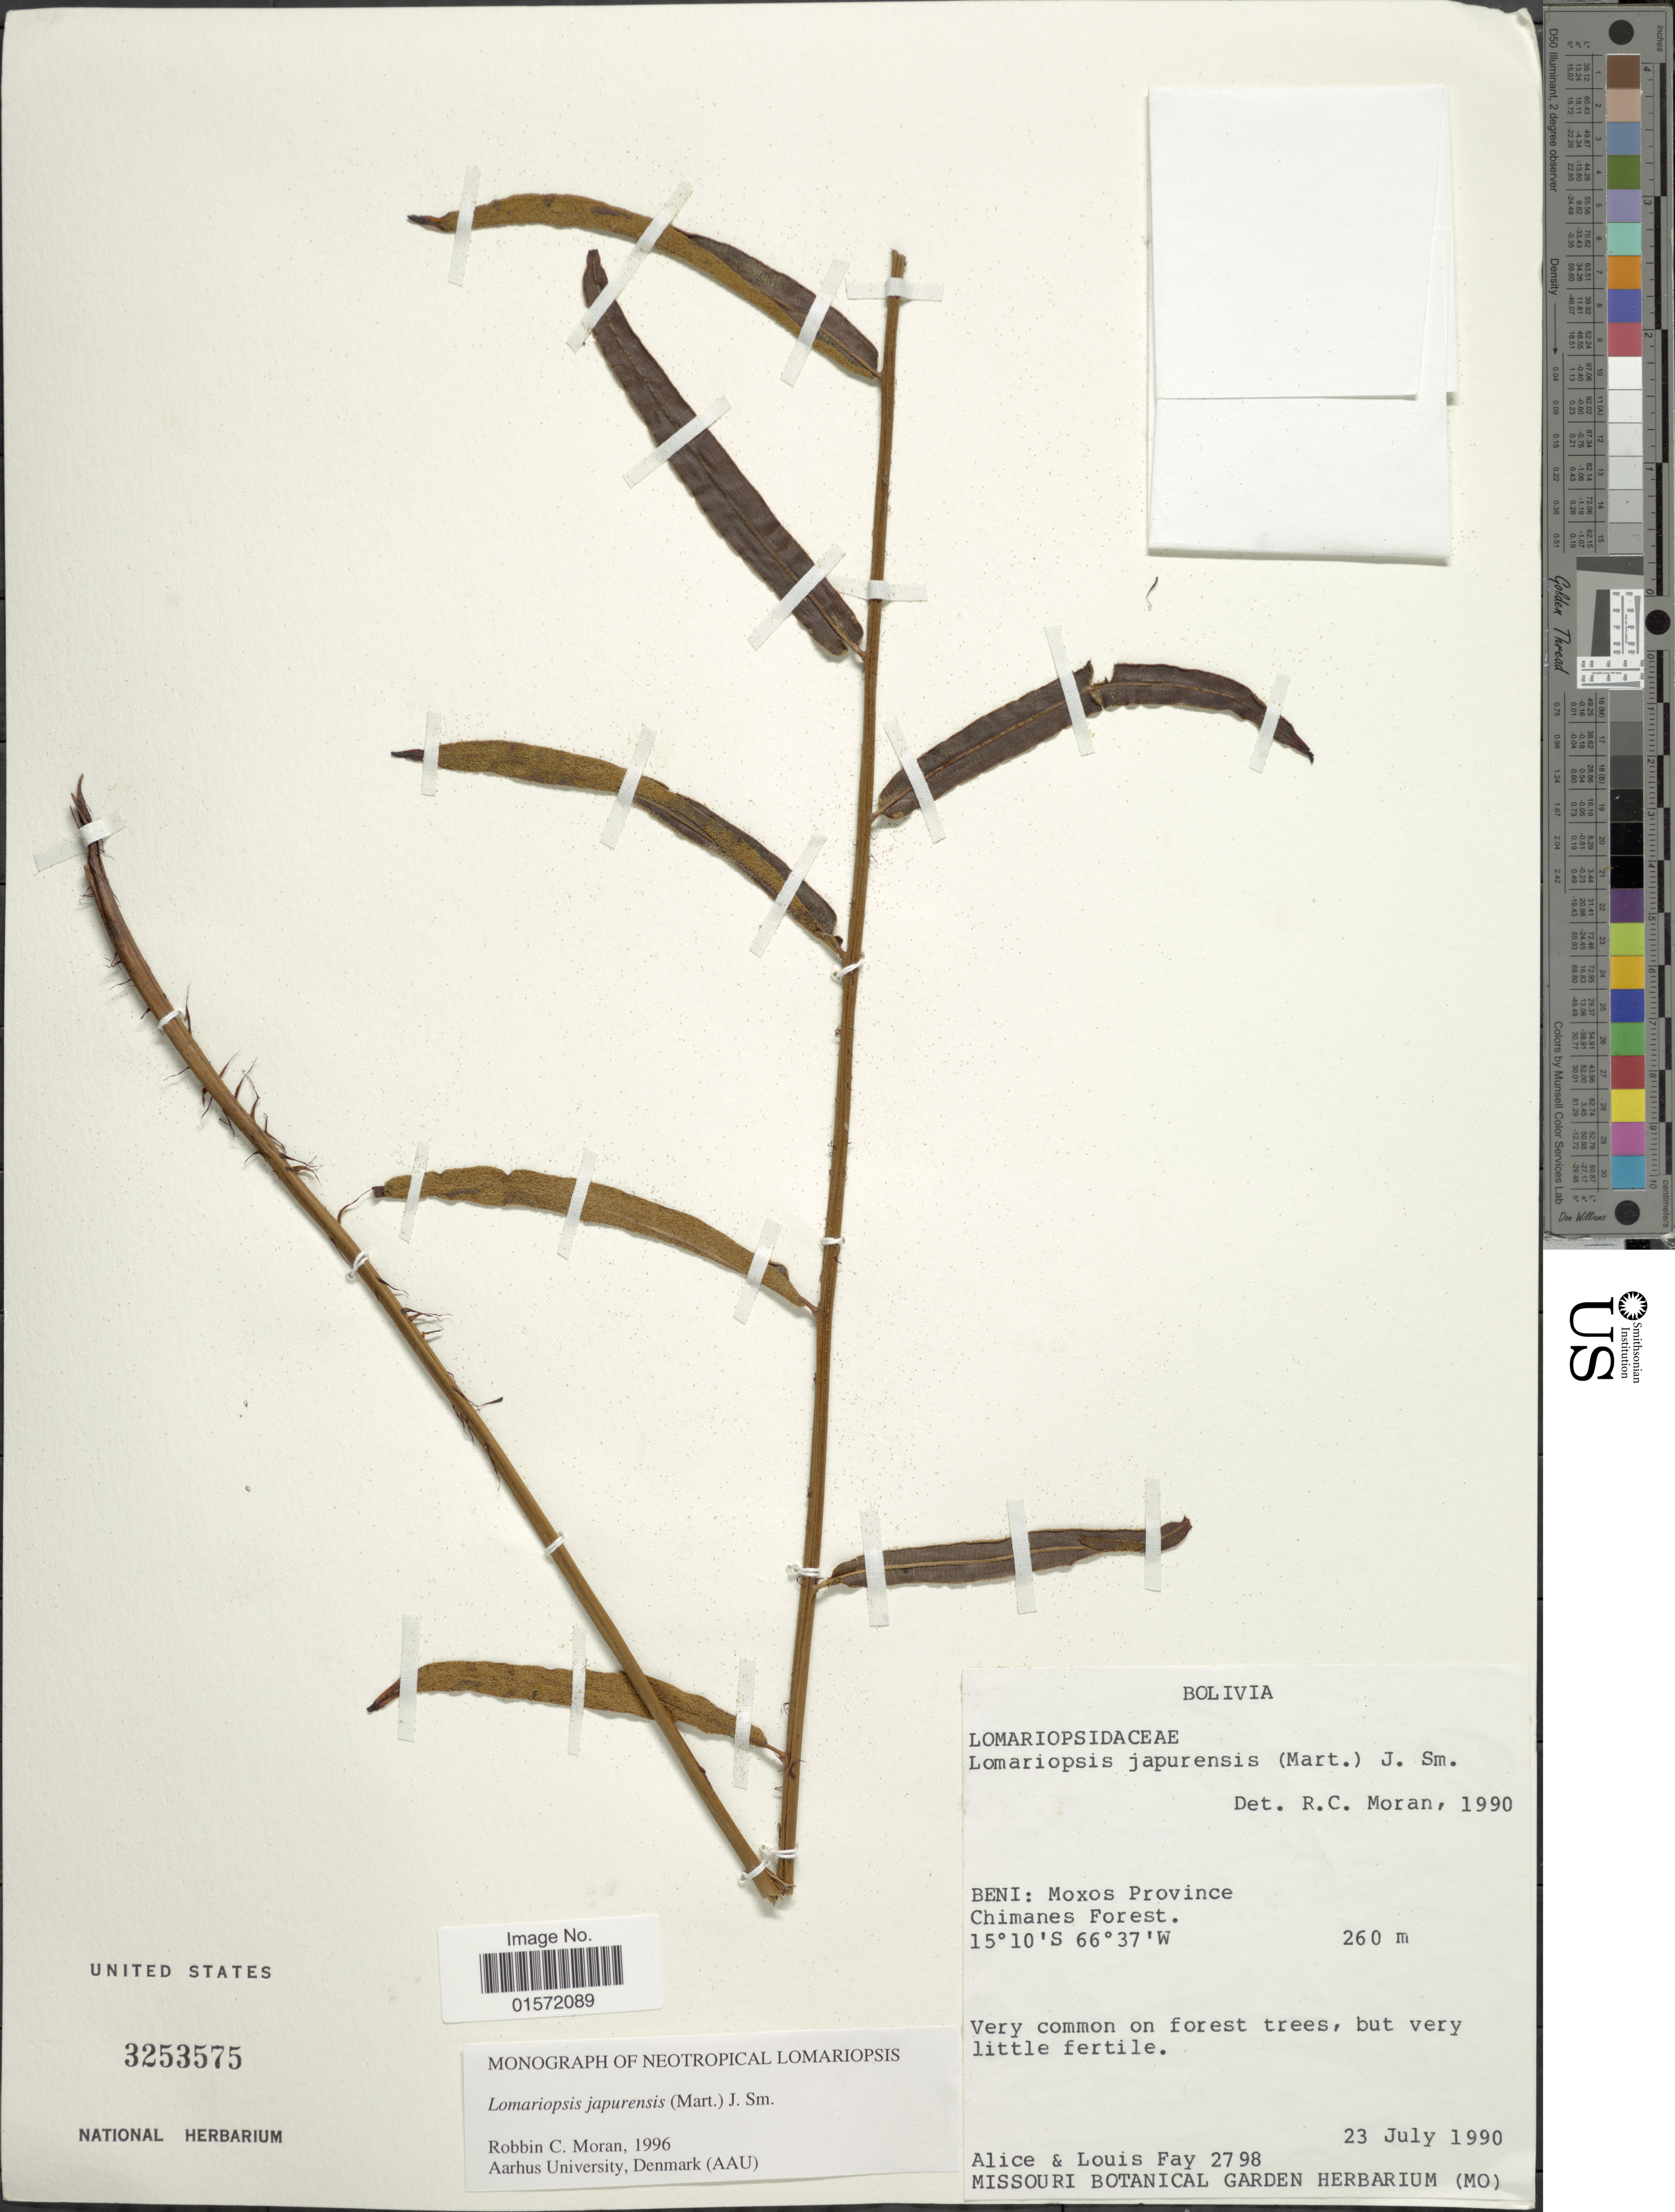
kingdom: Plantae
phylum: Tracheophyta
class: Polypodiopsida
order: Polypodiales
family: Lomariopsidaceae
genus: Lomariopsis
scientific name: Lomariopsis japurensis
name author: (Mart.) J. Sm.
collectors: A. Fay & L. Fay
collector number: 2798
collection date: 1990-07-23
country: Bolivia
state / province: Beni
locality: Moxos Province, Chimanes Forest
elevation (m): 260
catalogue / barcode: US 3253575